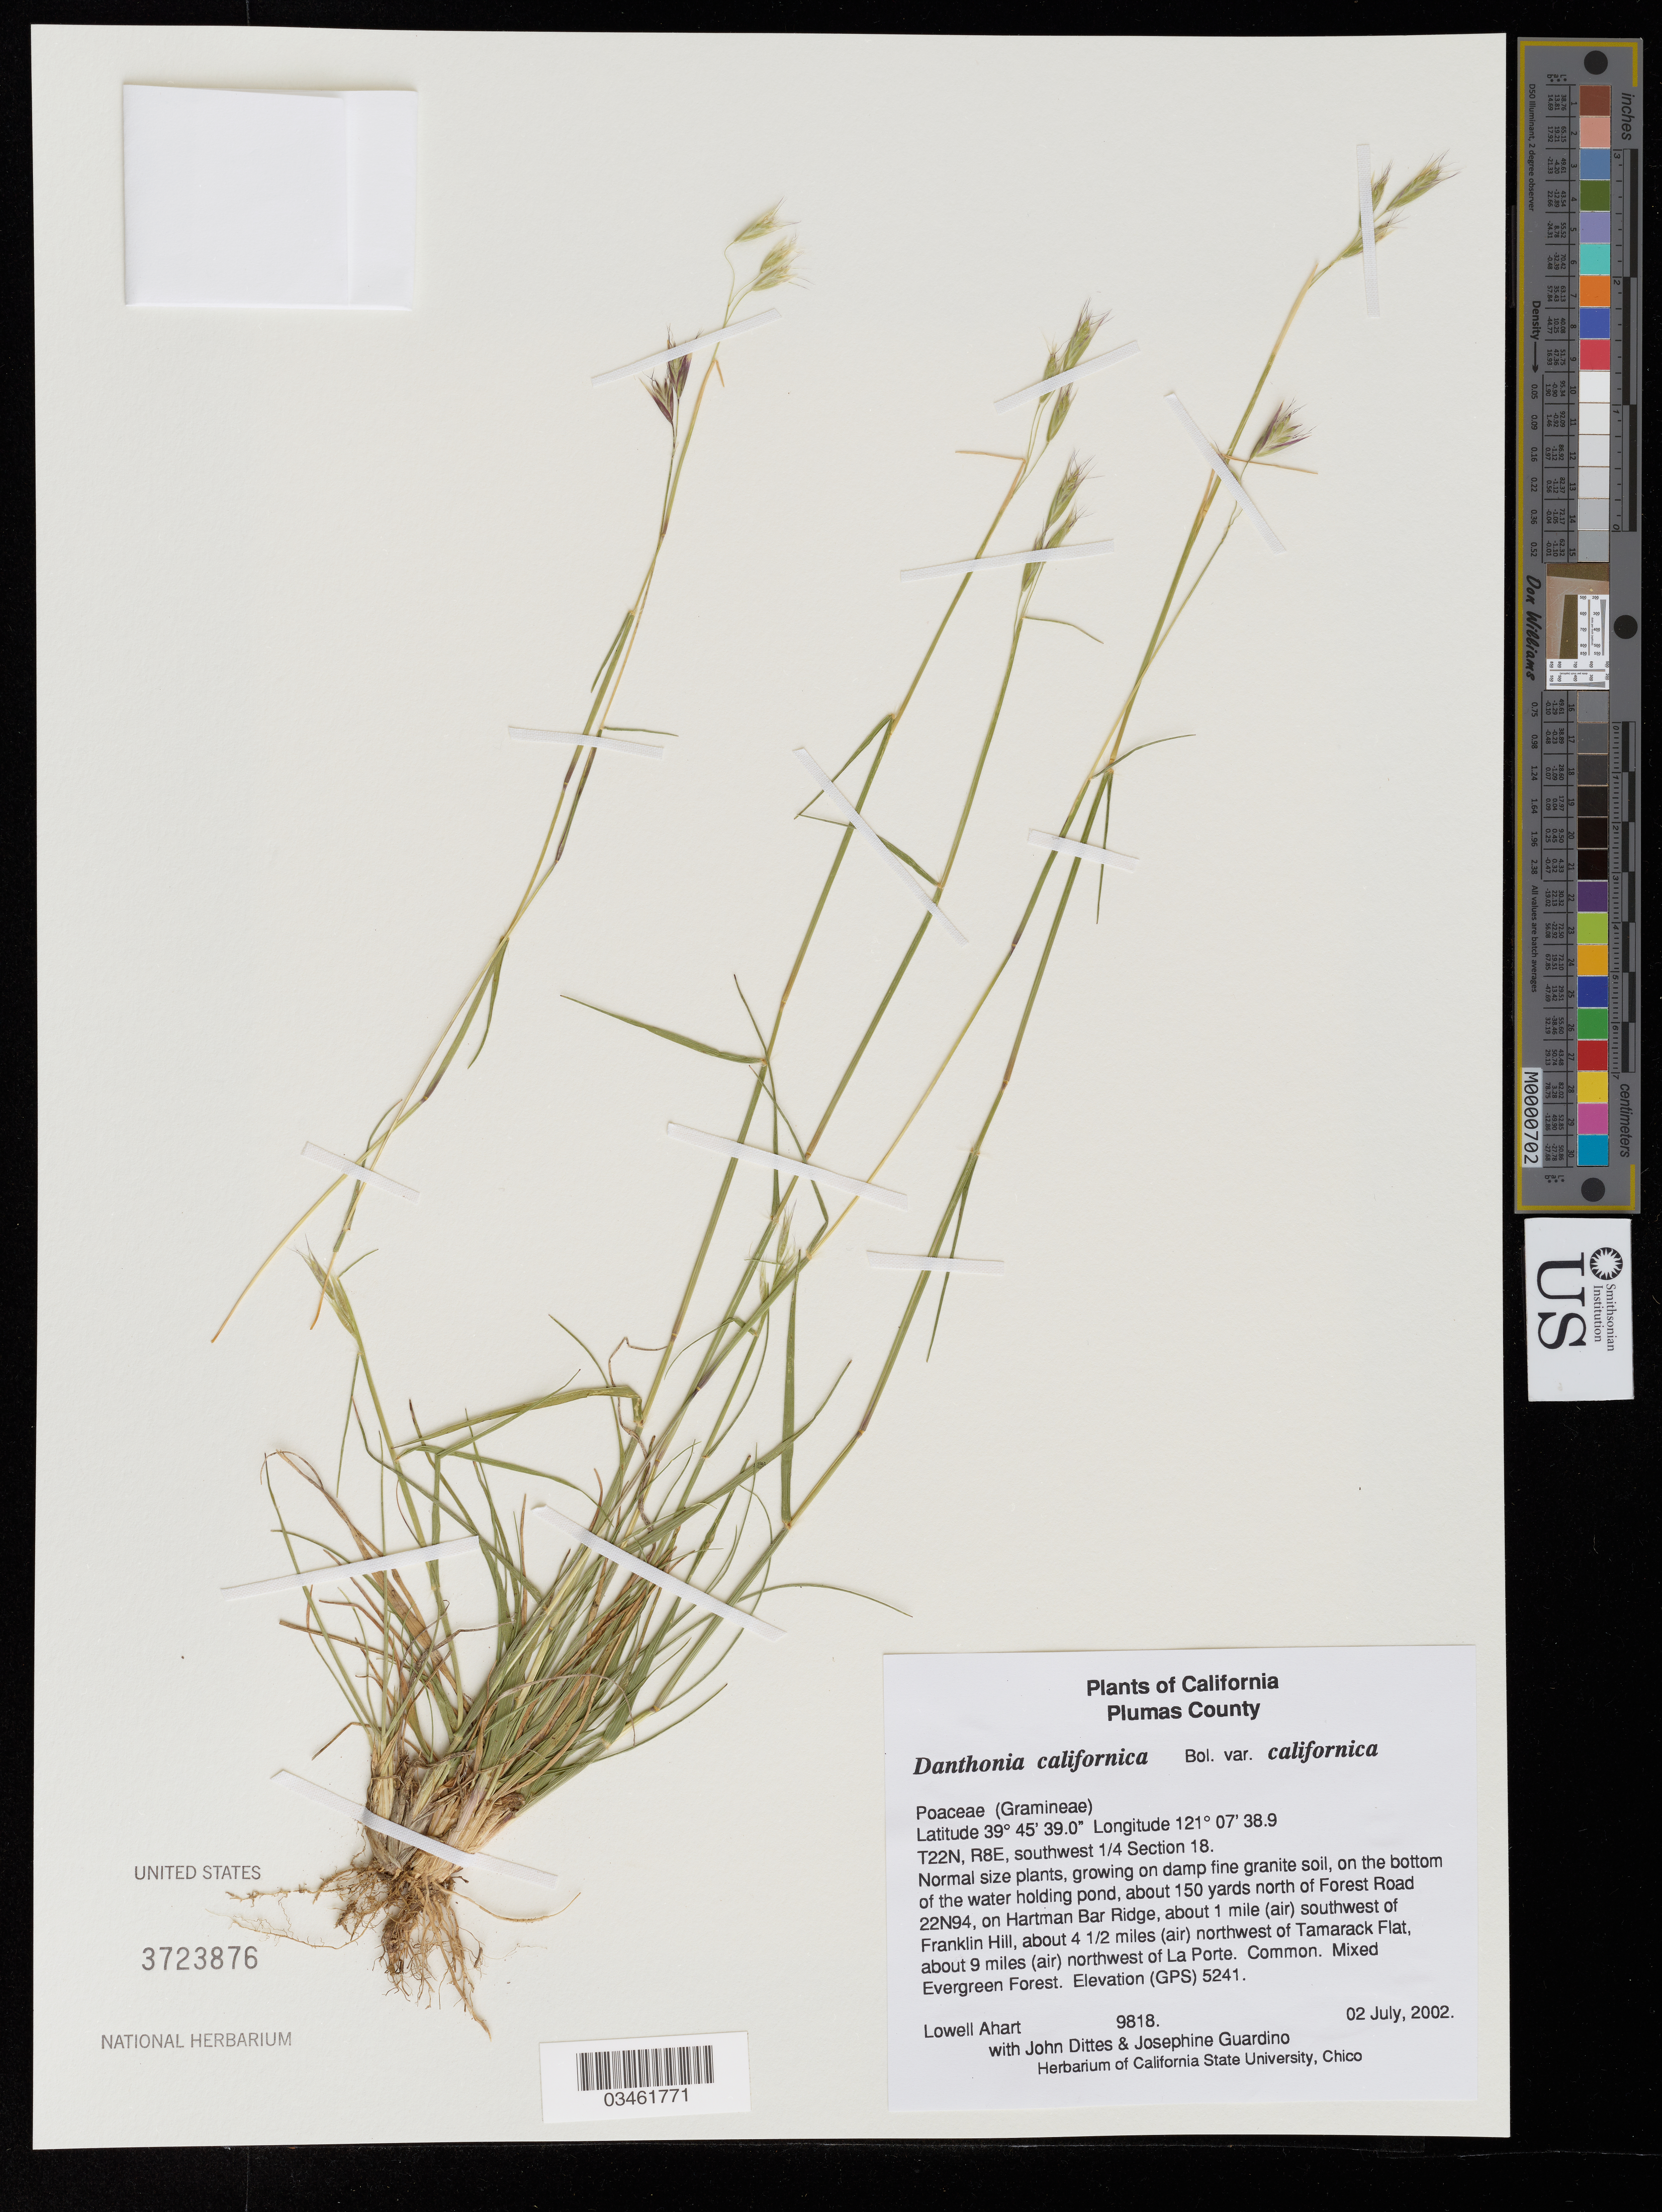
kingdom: Plantae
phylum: Tracheophyta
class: Liliopsida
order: Poales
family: Poaceae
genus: Danthonia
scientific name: Danthonia californica var. americana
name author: (Scribn.) Hitchc.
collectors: L. Ahart, J. Dittes & J. Guardino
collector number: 9818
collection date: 2002-07-02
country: United States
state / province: California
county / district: Plumas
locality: Plumas County. T22N, R8E, southwest 1/4 Section 18. On the bottom of the water holding pond, about 150 yards north of Forest Road 22N94, on Hartman Bar Ridge, about 1 mile (air) southwest of Franklin Hill, about 4 1/2 miles (air) northwest of Tamarack Flat, about 9 miles (air) northwest of La Porte.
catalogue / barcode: US 3723876